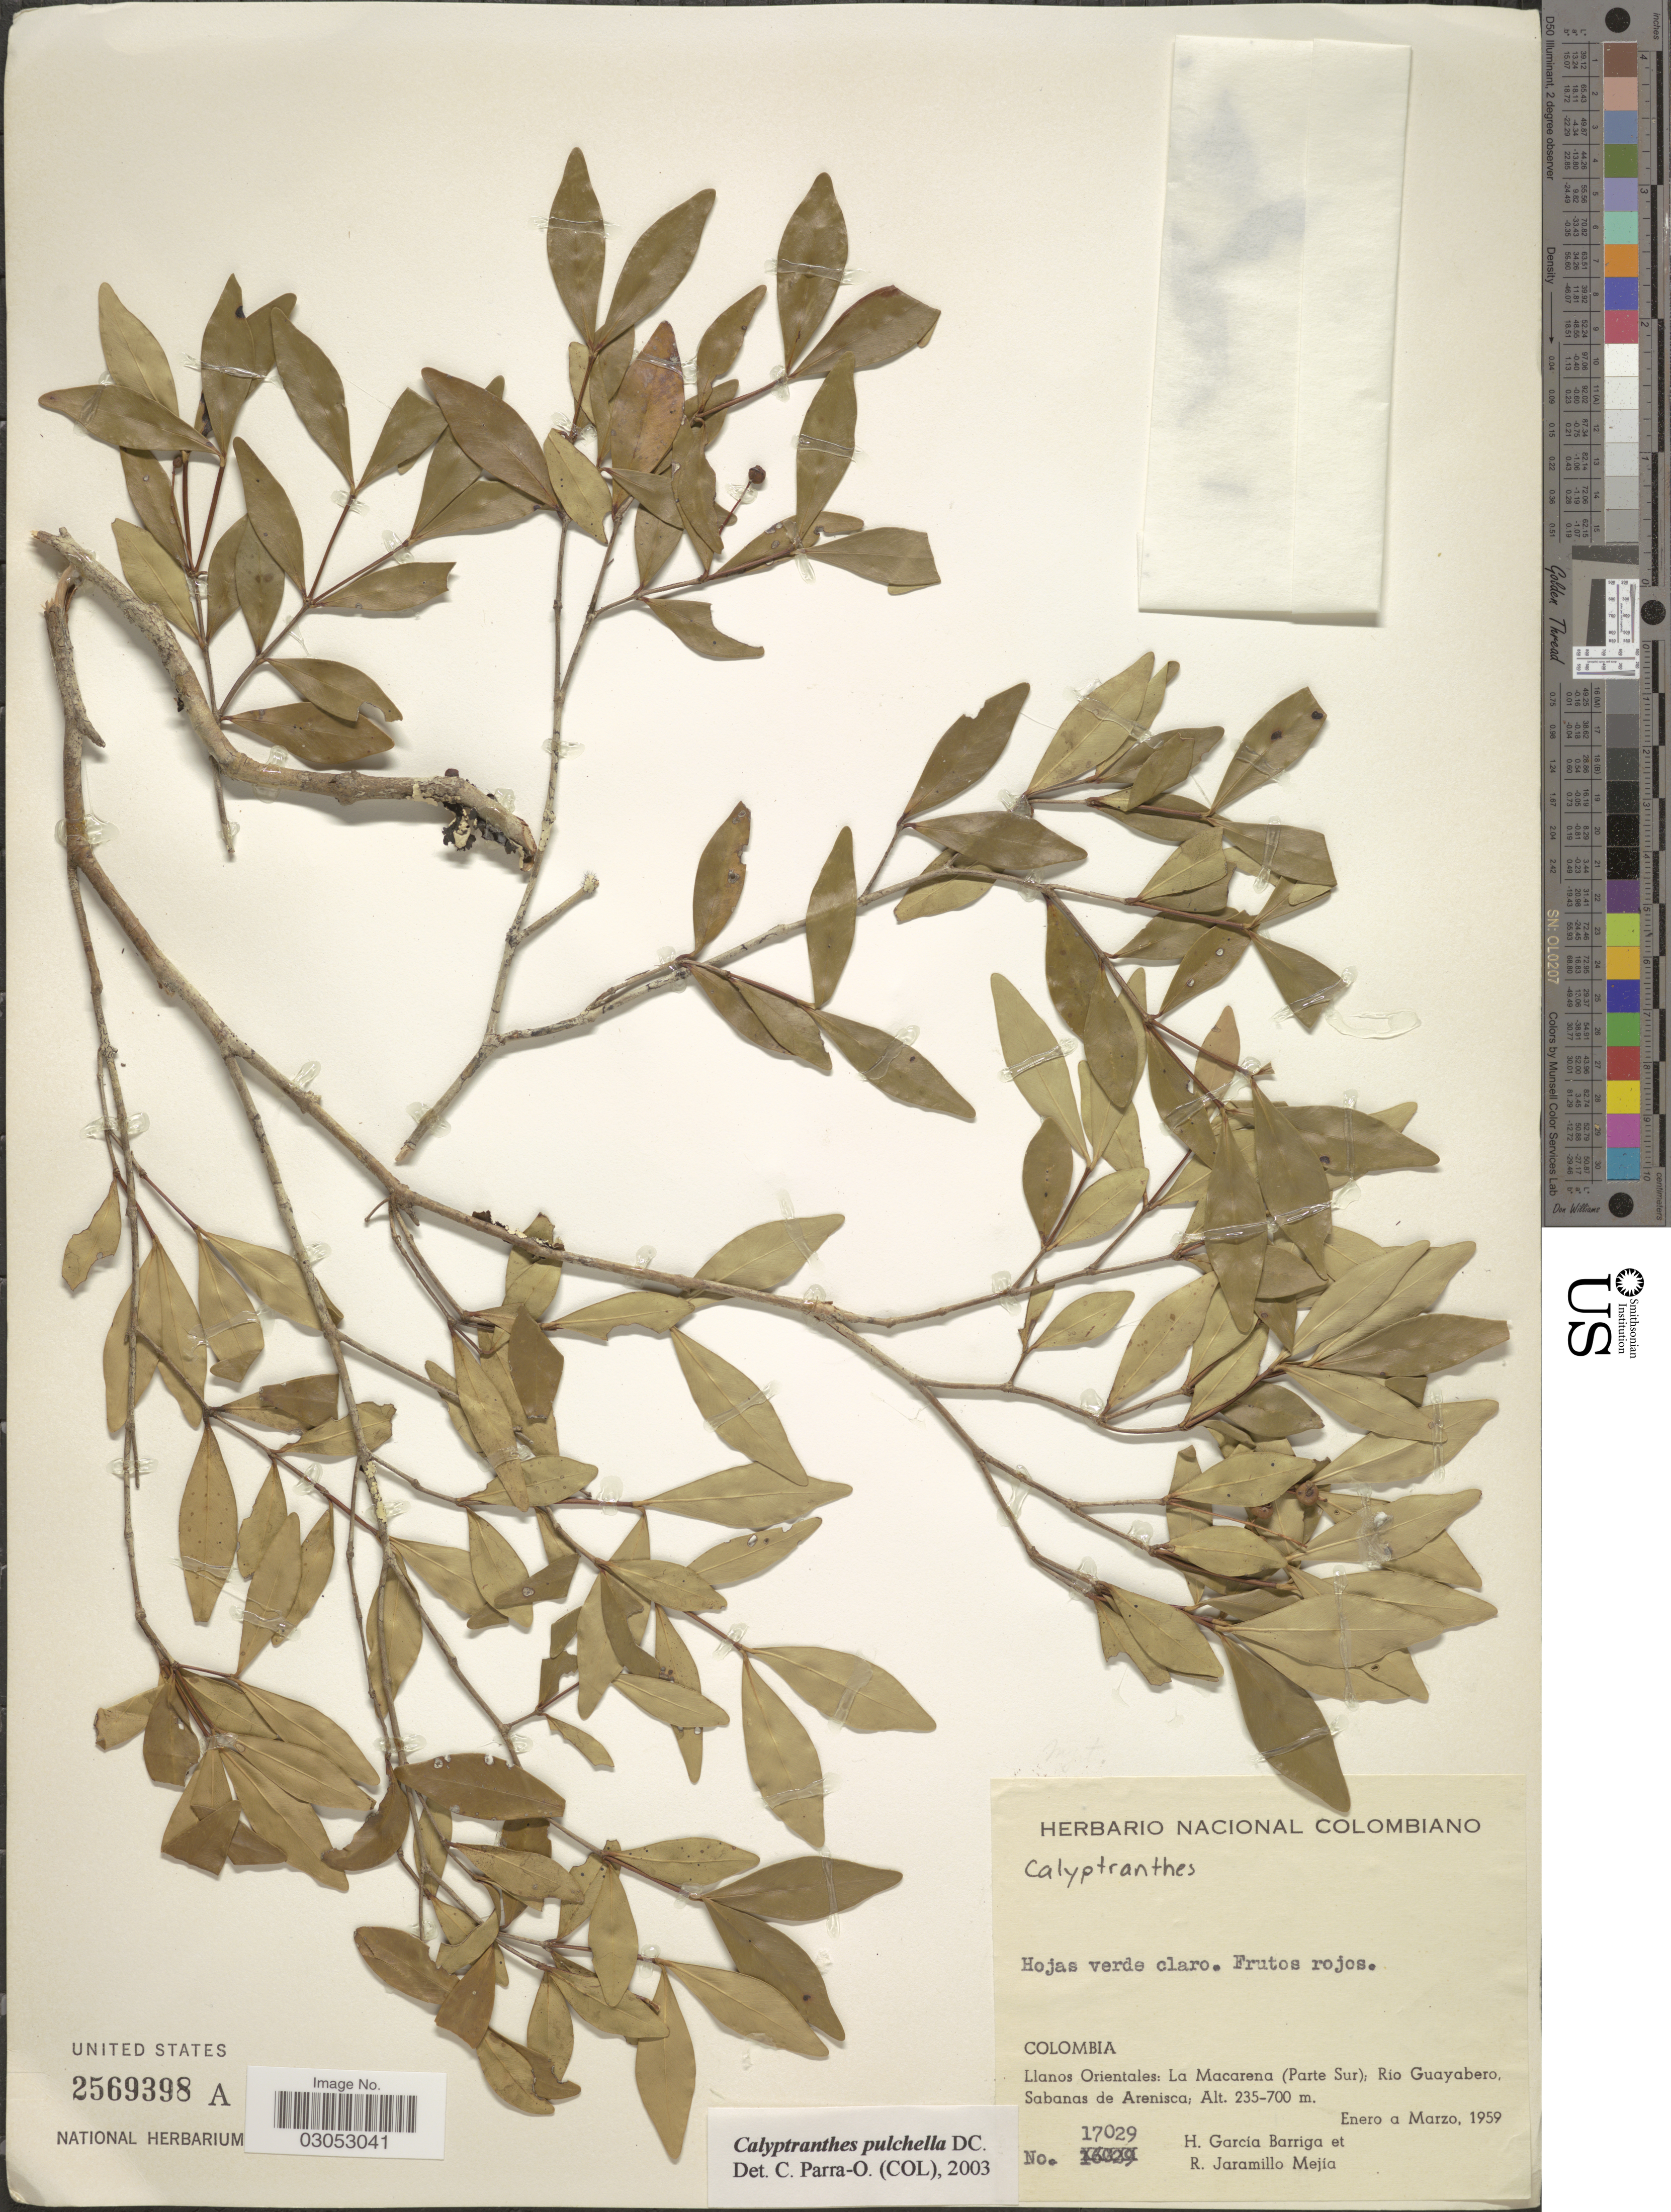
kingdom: Plantae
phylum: Tracheophyta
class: Magnoliopsida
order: Myrtales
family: Myrtaceae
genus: Myrcia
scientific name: Myrcia pulchella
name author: (DC.) A.R. Lourenço & E. Lucas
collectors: H. García Barriga & R. Jaramillo M.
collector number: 17029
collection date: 1959-01/1959-03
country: Colombia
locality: Llanos Orientales: La Macarena (Parte Sur); Rio Guayabero, Sabanas de Arenisca.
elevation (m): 235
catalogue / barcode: US 2569398A